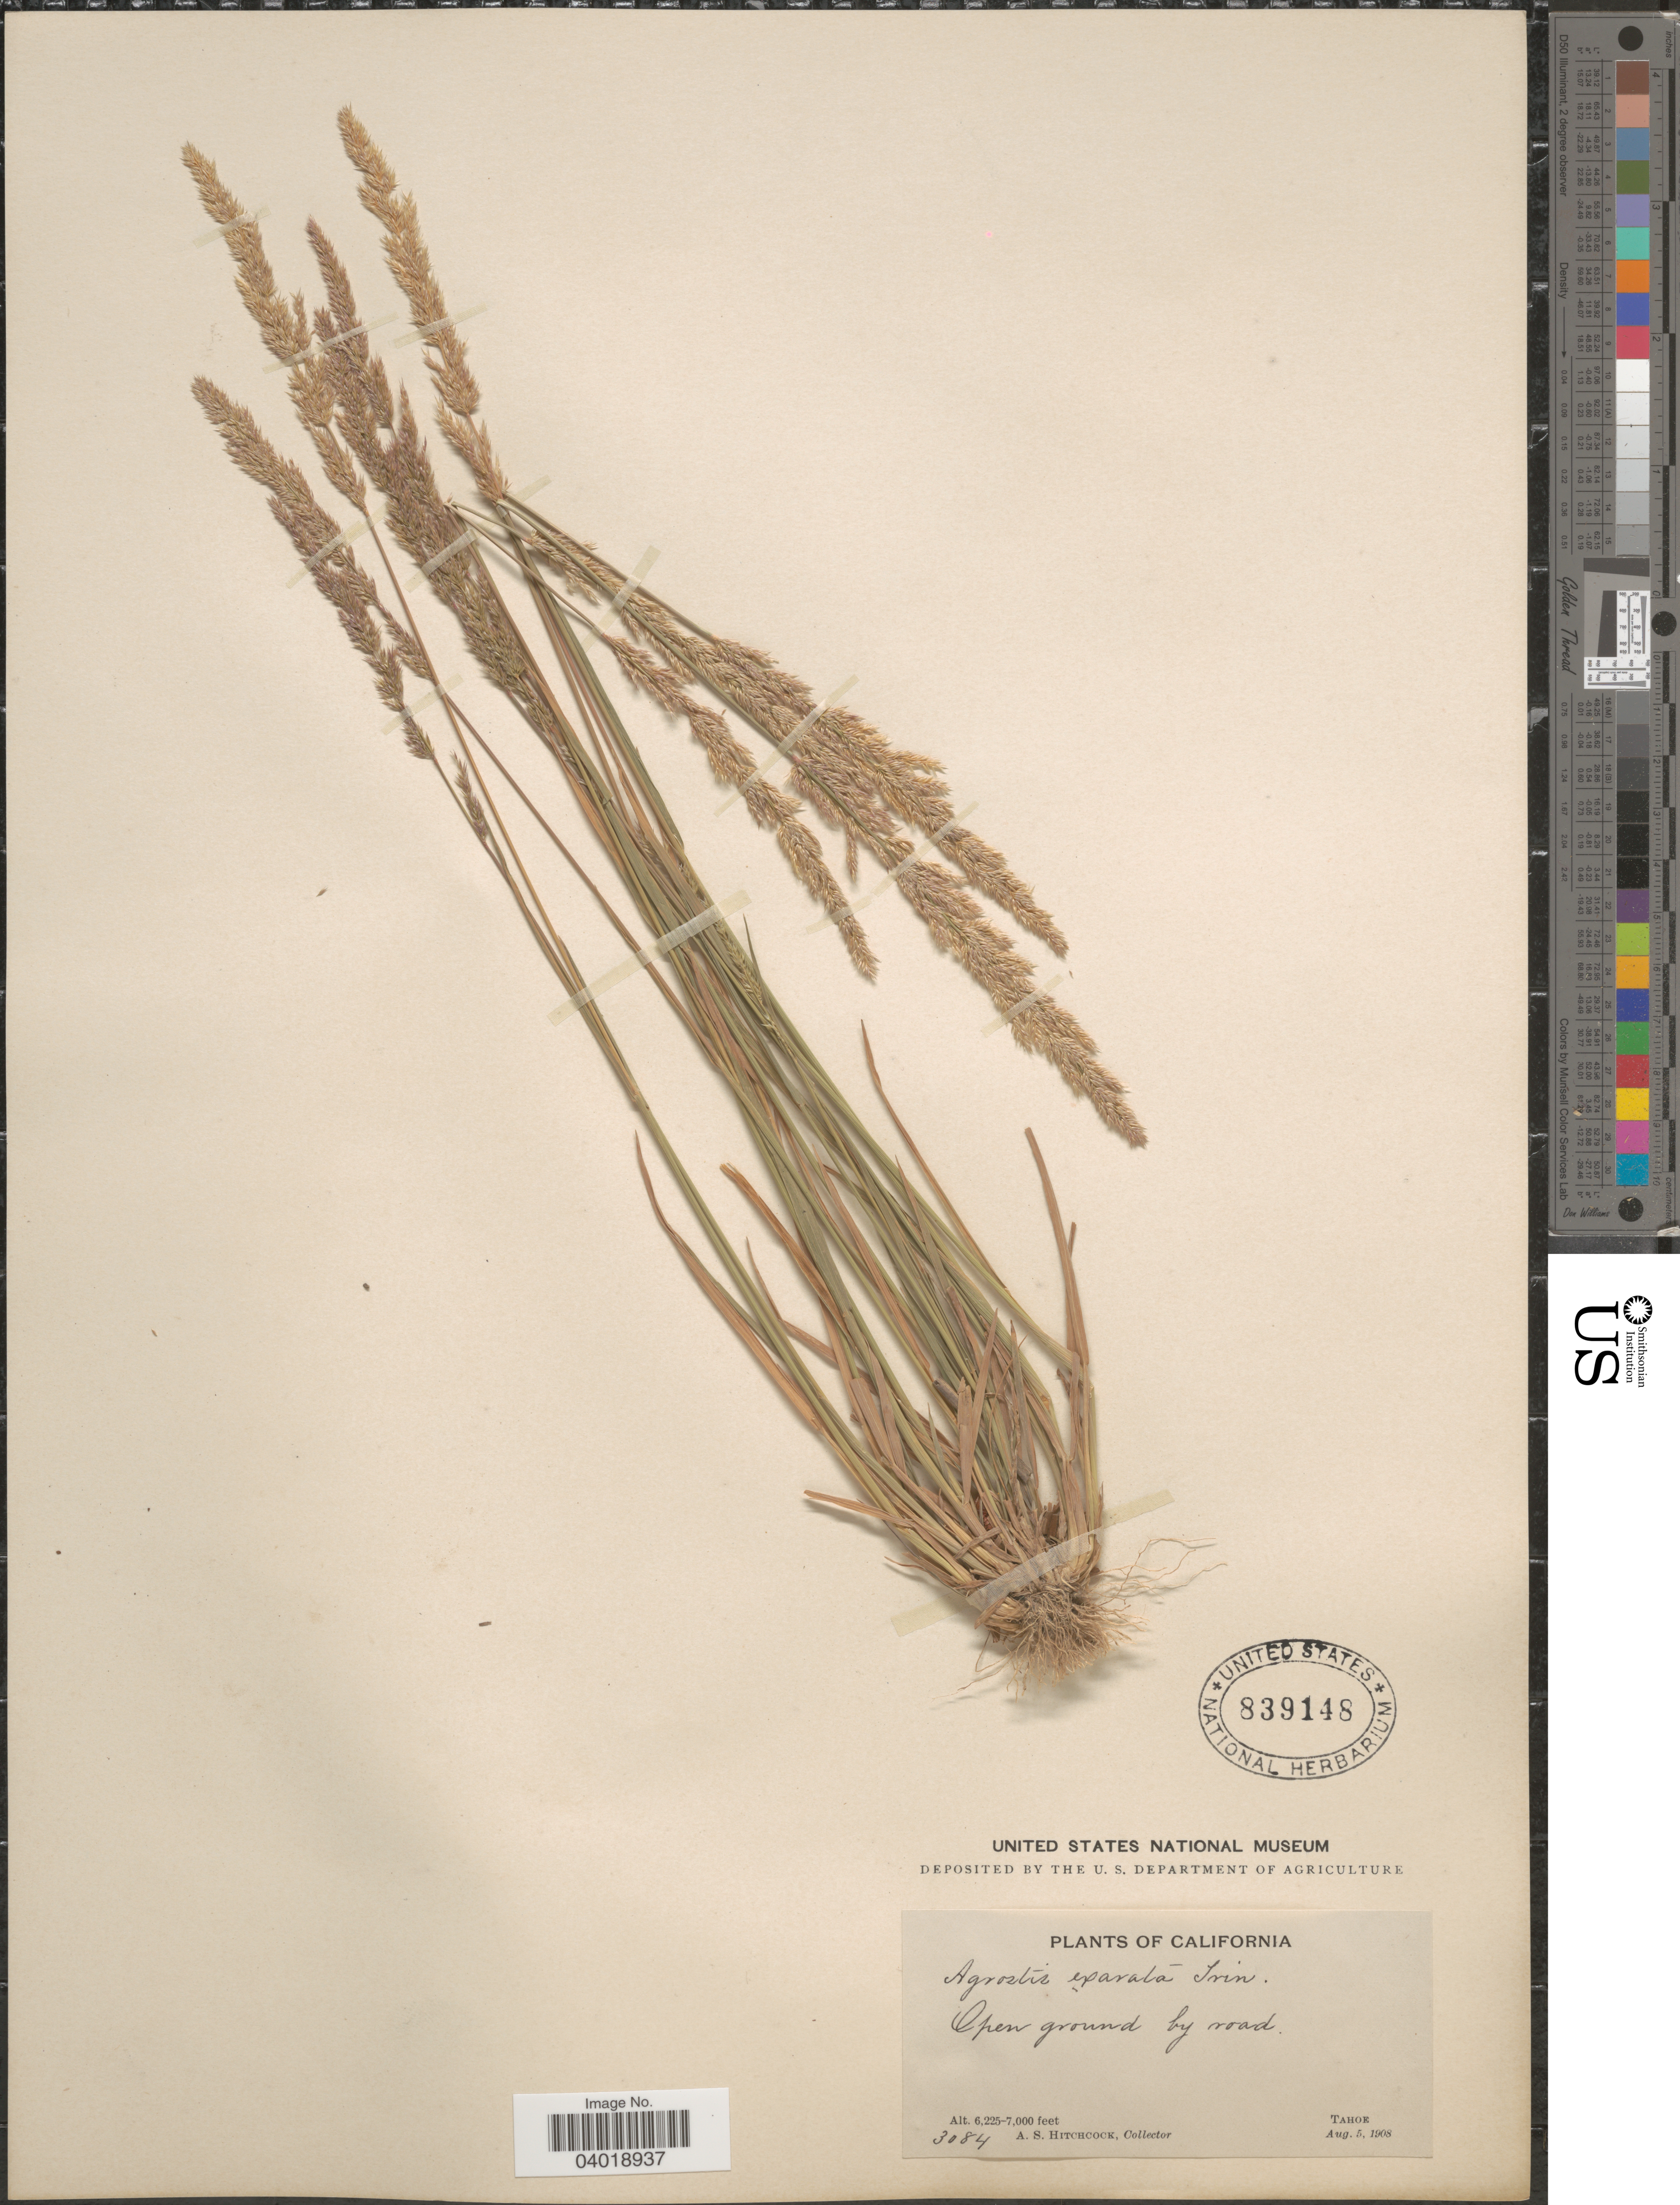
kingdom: Plantae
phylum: Tracheophyta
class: Liliopsida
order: Poales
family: Poaceae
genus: Agrostis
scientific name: Agrostis exarata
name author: Trin.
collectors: A. S. Hitchcock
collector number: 3084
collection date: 1908-08-05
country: United States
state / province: California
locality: Open ground by road. Tahoe.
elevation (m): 1897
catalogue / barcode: US 839148